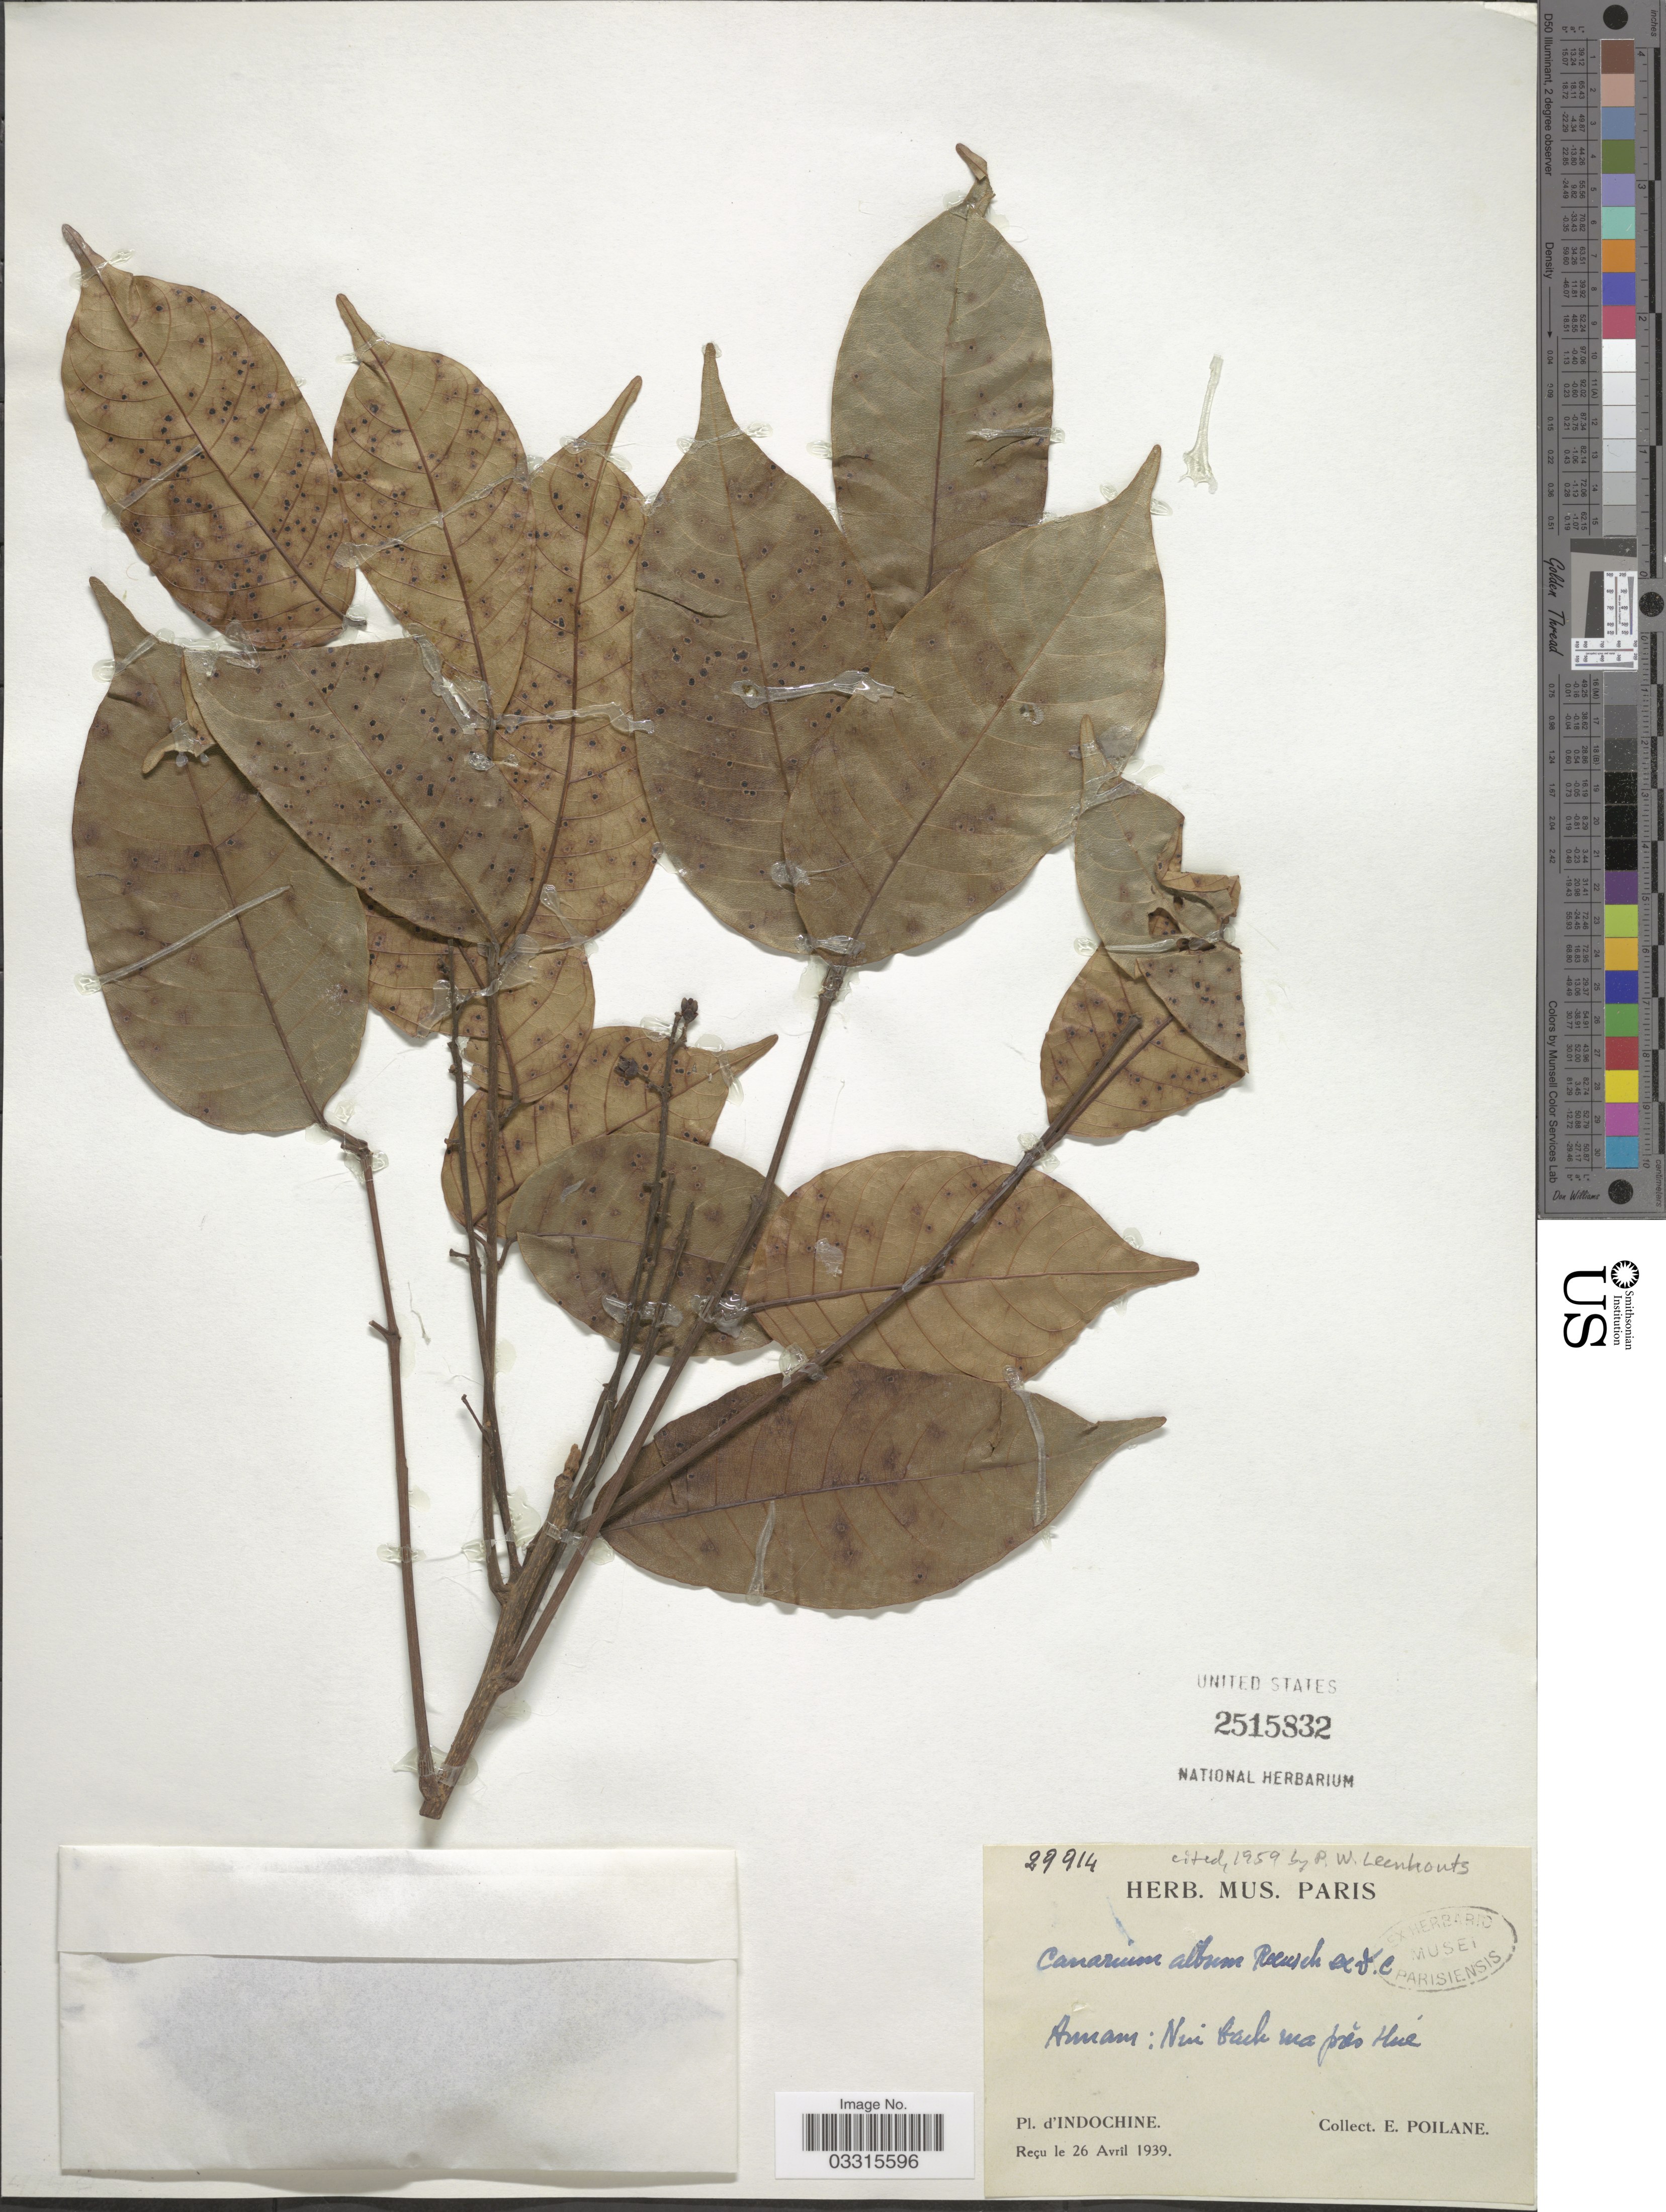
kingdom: Plantae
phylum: Tracheophyta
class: Magnoliopsida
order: Sapindales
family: Burseraceae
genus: Canarium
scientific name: Canarium album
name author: Leenh.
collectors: E. Poilane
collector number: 29914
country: Vietnam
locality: Annam: Nui back ma prés Hué.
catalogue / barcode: US 2515832